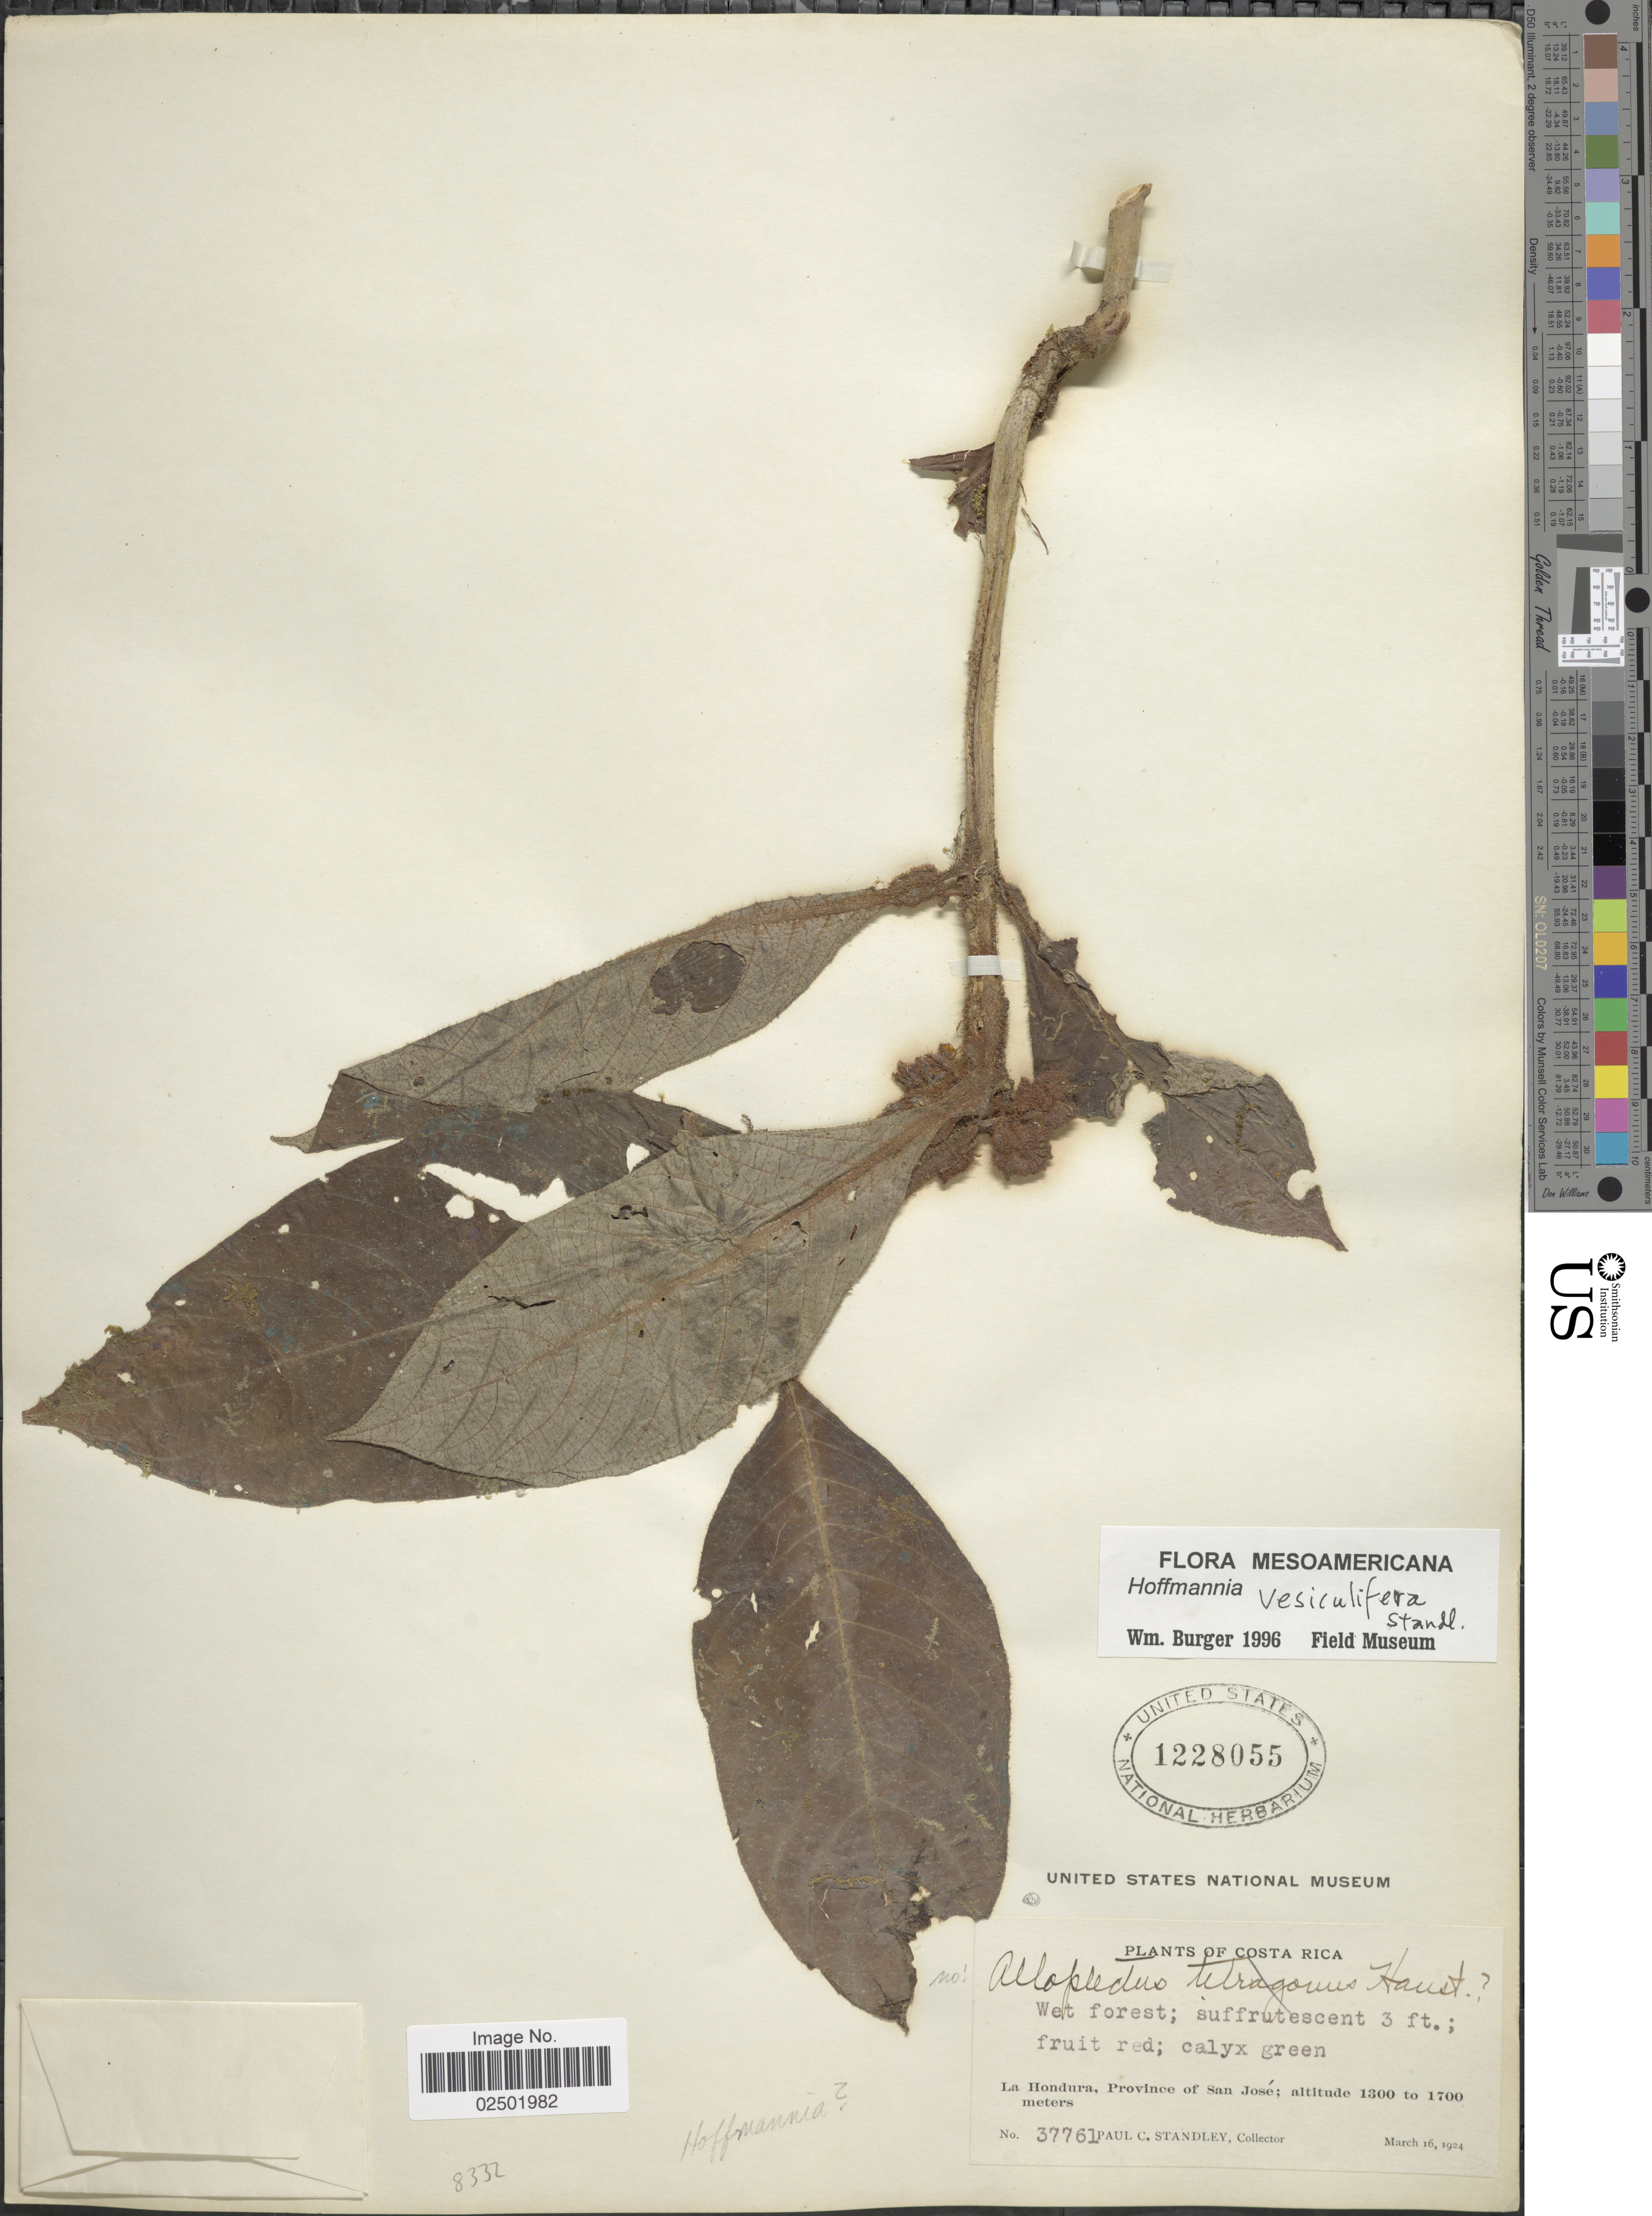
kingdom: Plantae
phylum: Tracheophyta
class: Magnoliopsida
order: Gentianales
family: Rubiaceae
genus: Hoffmannia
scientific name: Hoffmannia tetrastigma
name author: Donn. Sm.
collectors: P. C. Standley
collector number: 37761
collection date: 1924-03-16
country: Costa Rica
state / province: San José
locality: La Hondura,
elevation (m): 1300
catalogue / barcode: US 1228055